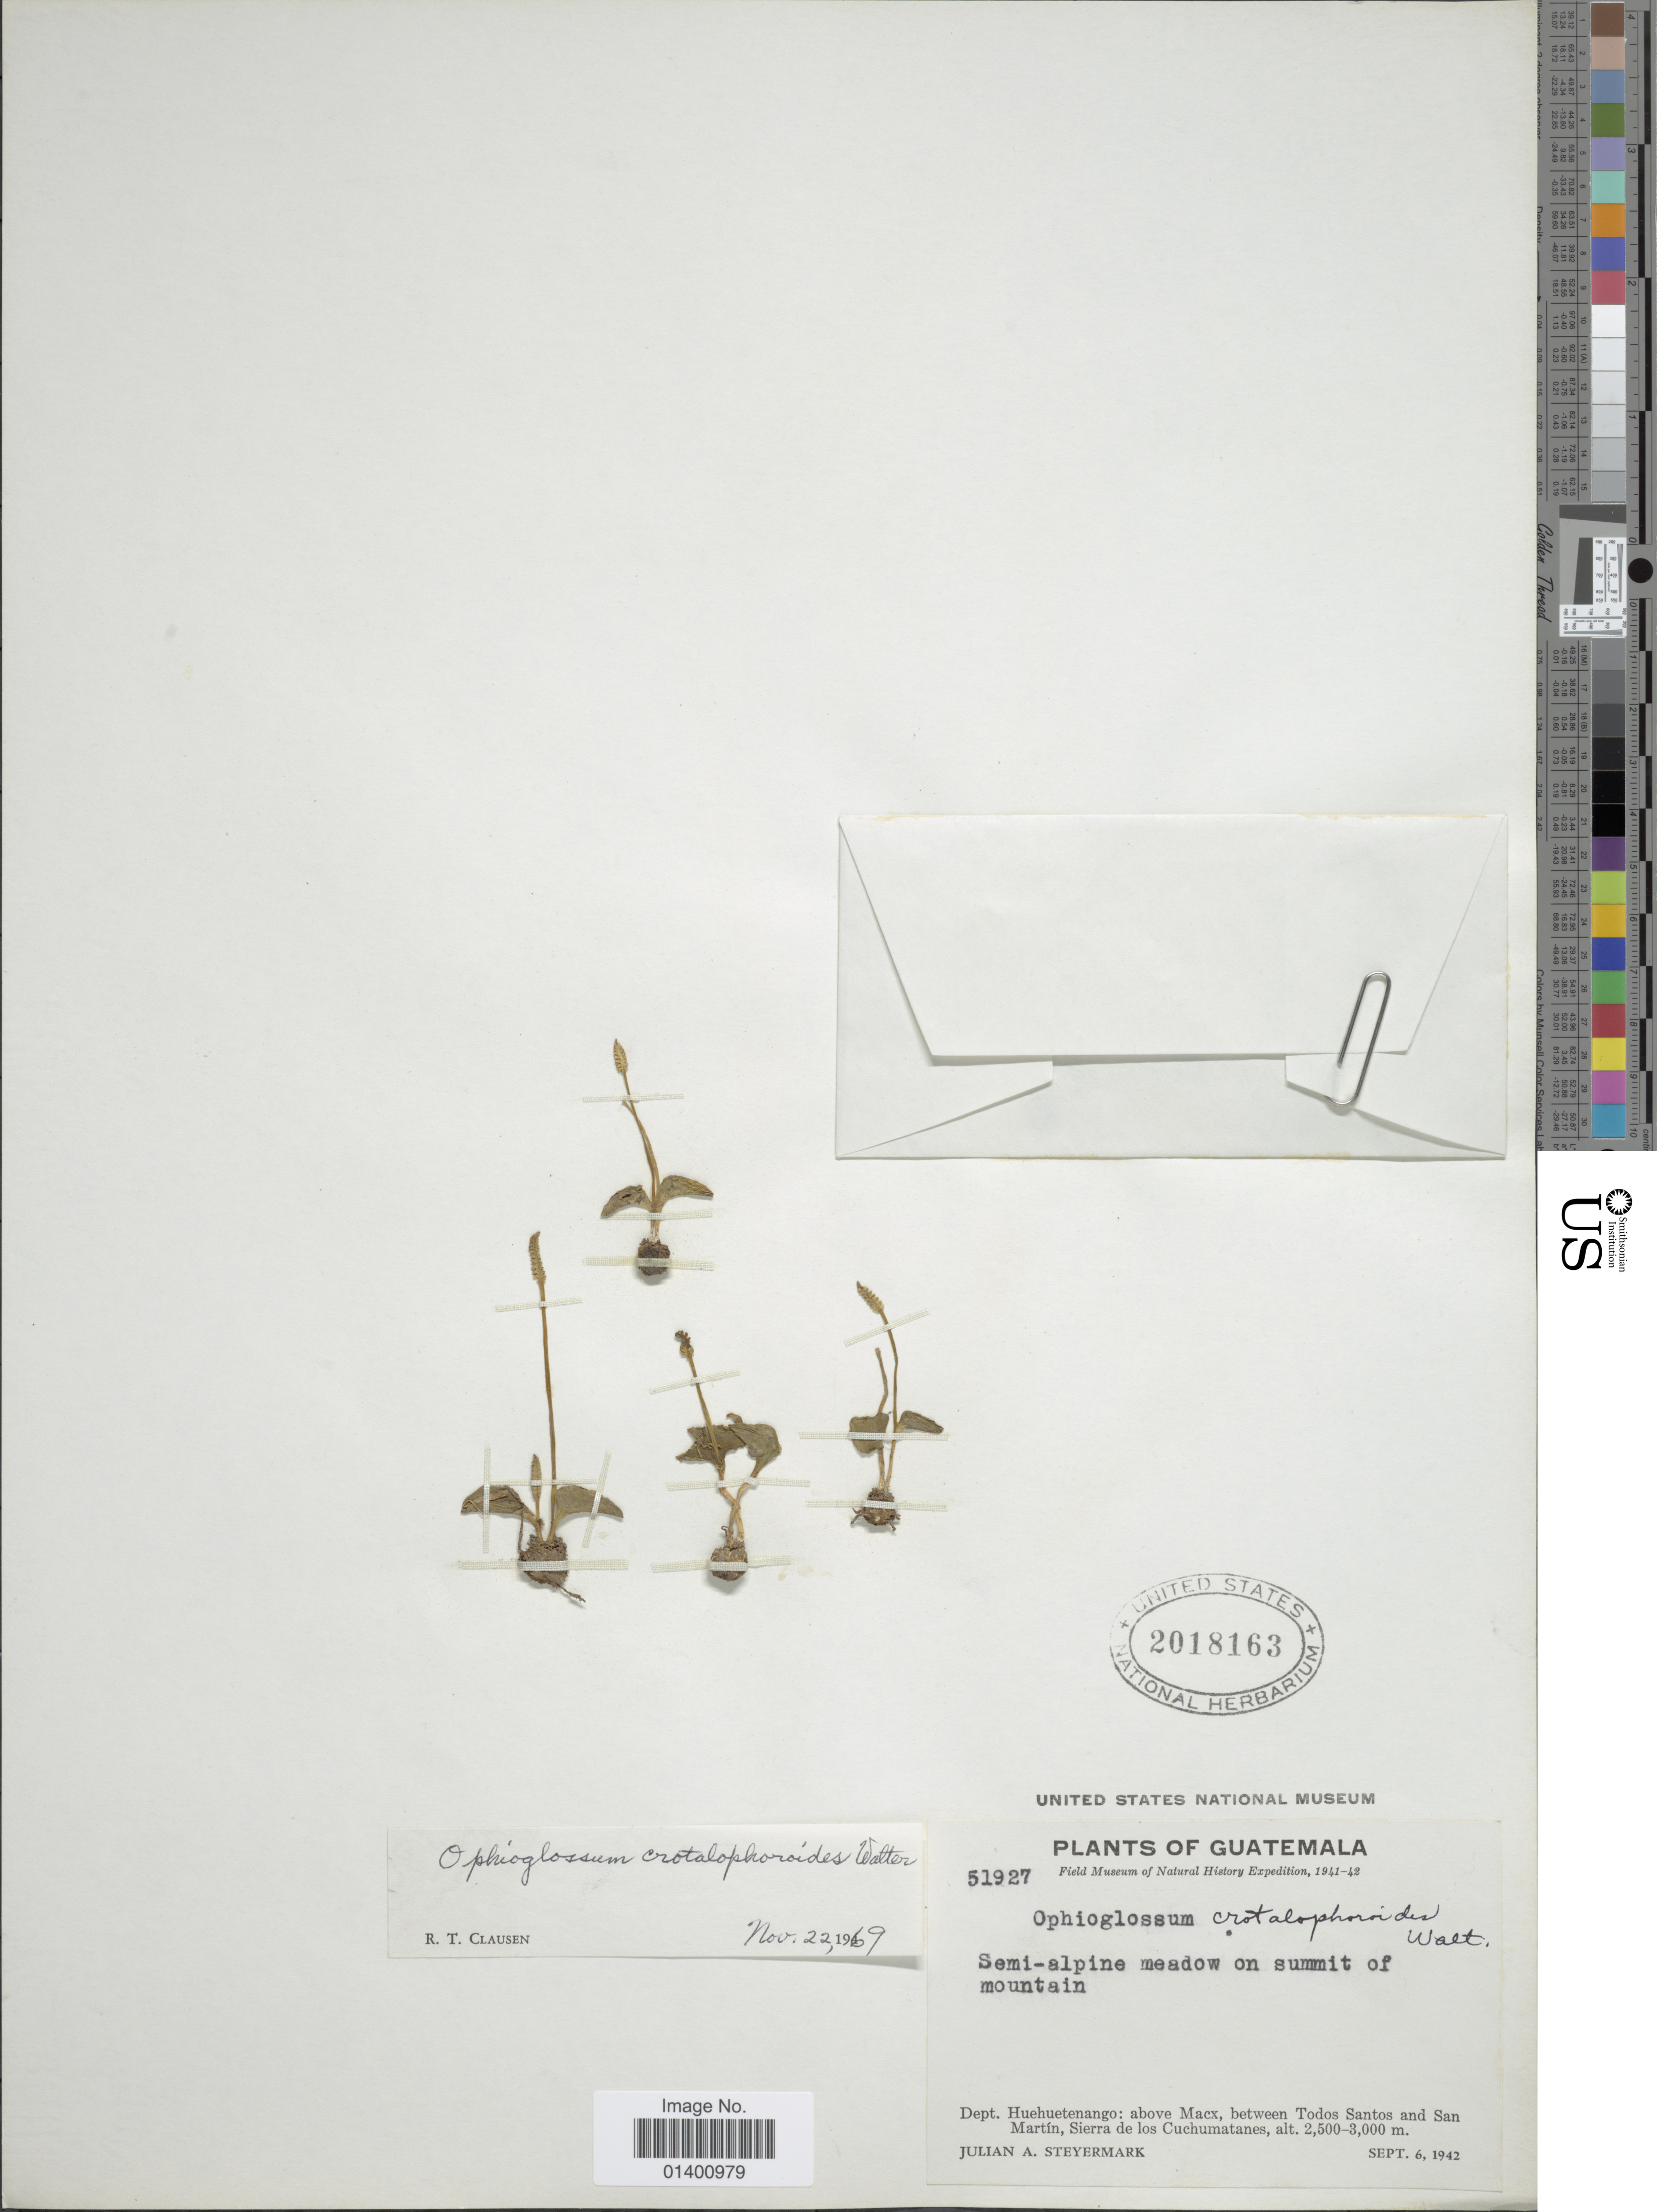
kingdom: Plantae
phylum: Tracheophyta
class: Polypodiopsida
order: Ophioglossales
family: Ophioglossaceae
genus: Ophioglossum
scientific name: Ophioglossum crotalophoroides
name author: Walter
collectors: J. Steyermark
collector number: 51927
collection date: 1942-09-06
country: Guatemala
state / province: Huehuetenango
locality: Above Macx, between Tdoos Santos and San Martin, Sierra de los Cuchumatanes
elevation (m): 2500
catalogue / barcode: US 2018163